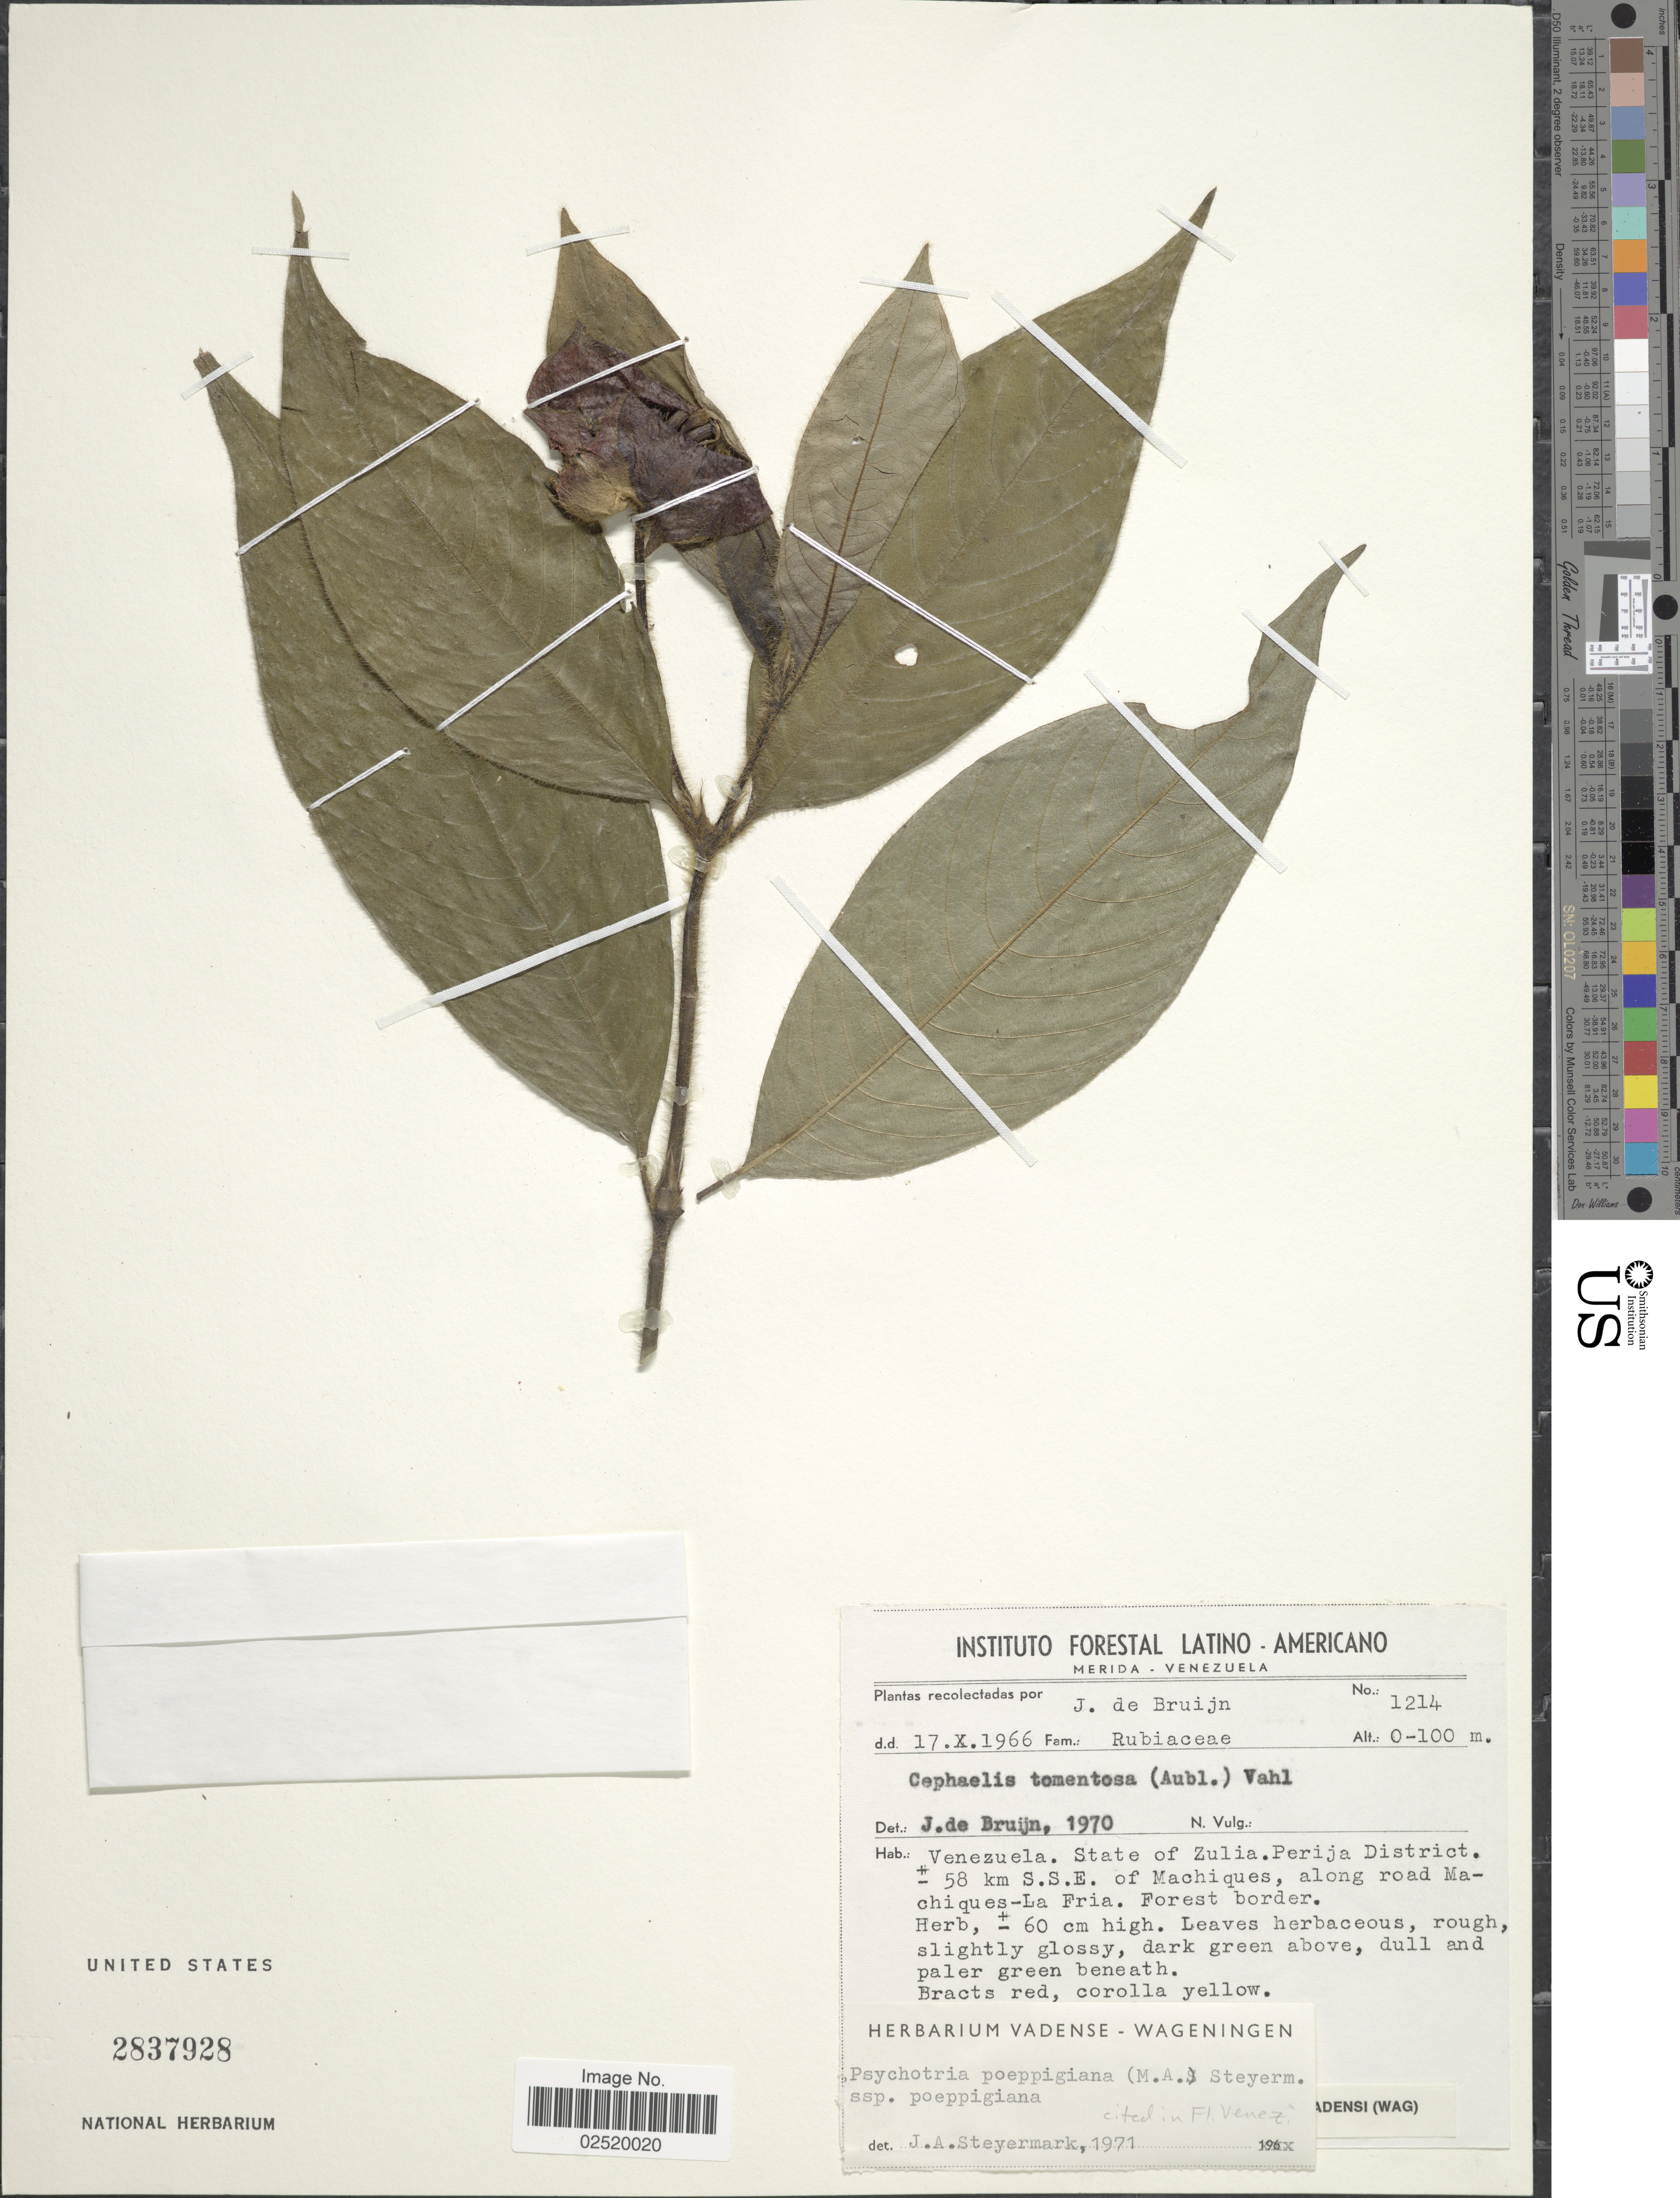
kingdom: Plantae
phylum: Tracheophyta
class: Magnoliopsida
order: Gentianales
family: Rubiaceae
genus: Psychotria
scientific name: Psychotria poeppigiana subsp. poeppigiana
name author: Müll. Arg.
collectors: J. Bruijn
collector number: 1214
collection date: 1966-10-17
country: Venezuela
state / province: Zulia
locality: Venezuela, State of Zulia, Perija District, 58 km S.S.E. of Machiques, along road Machiques, La Fria, Forest border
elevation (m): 0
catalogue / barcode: US 2837928